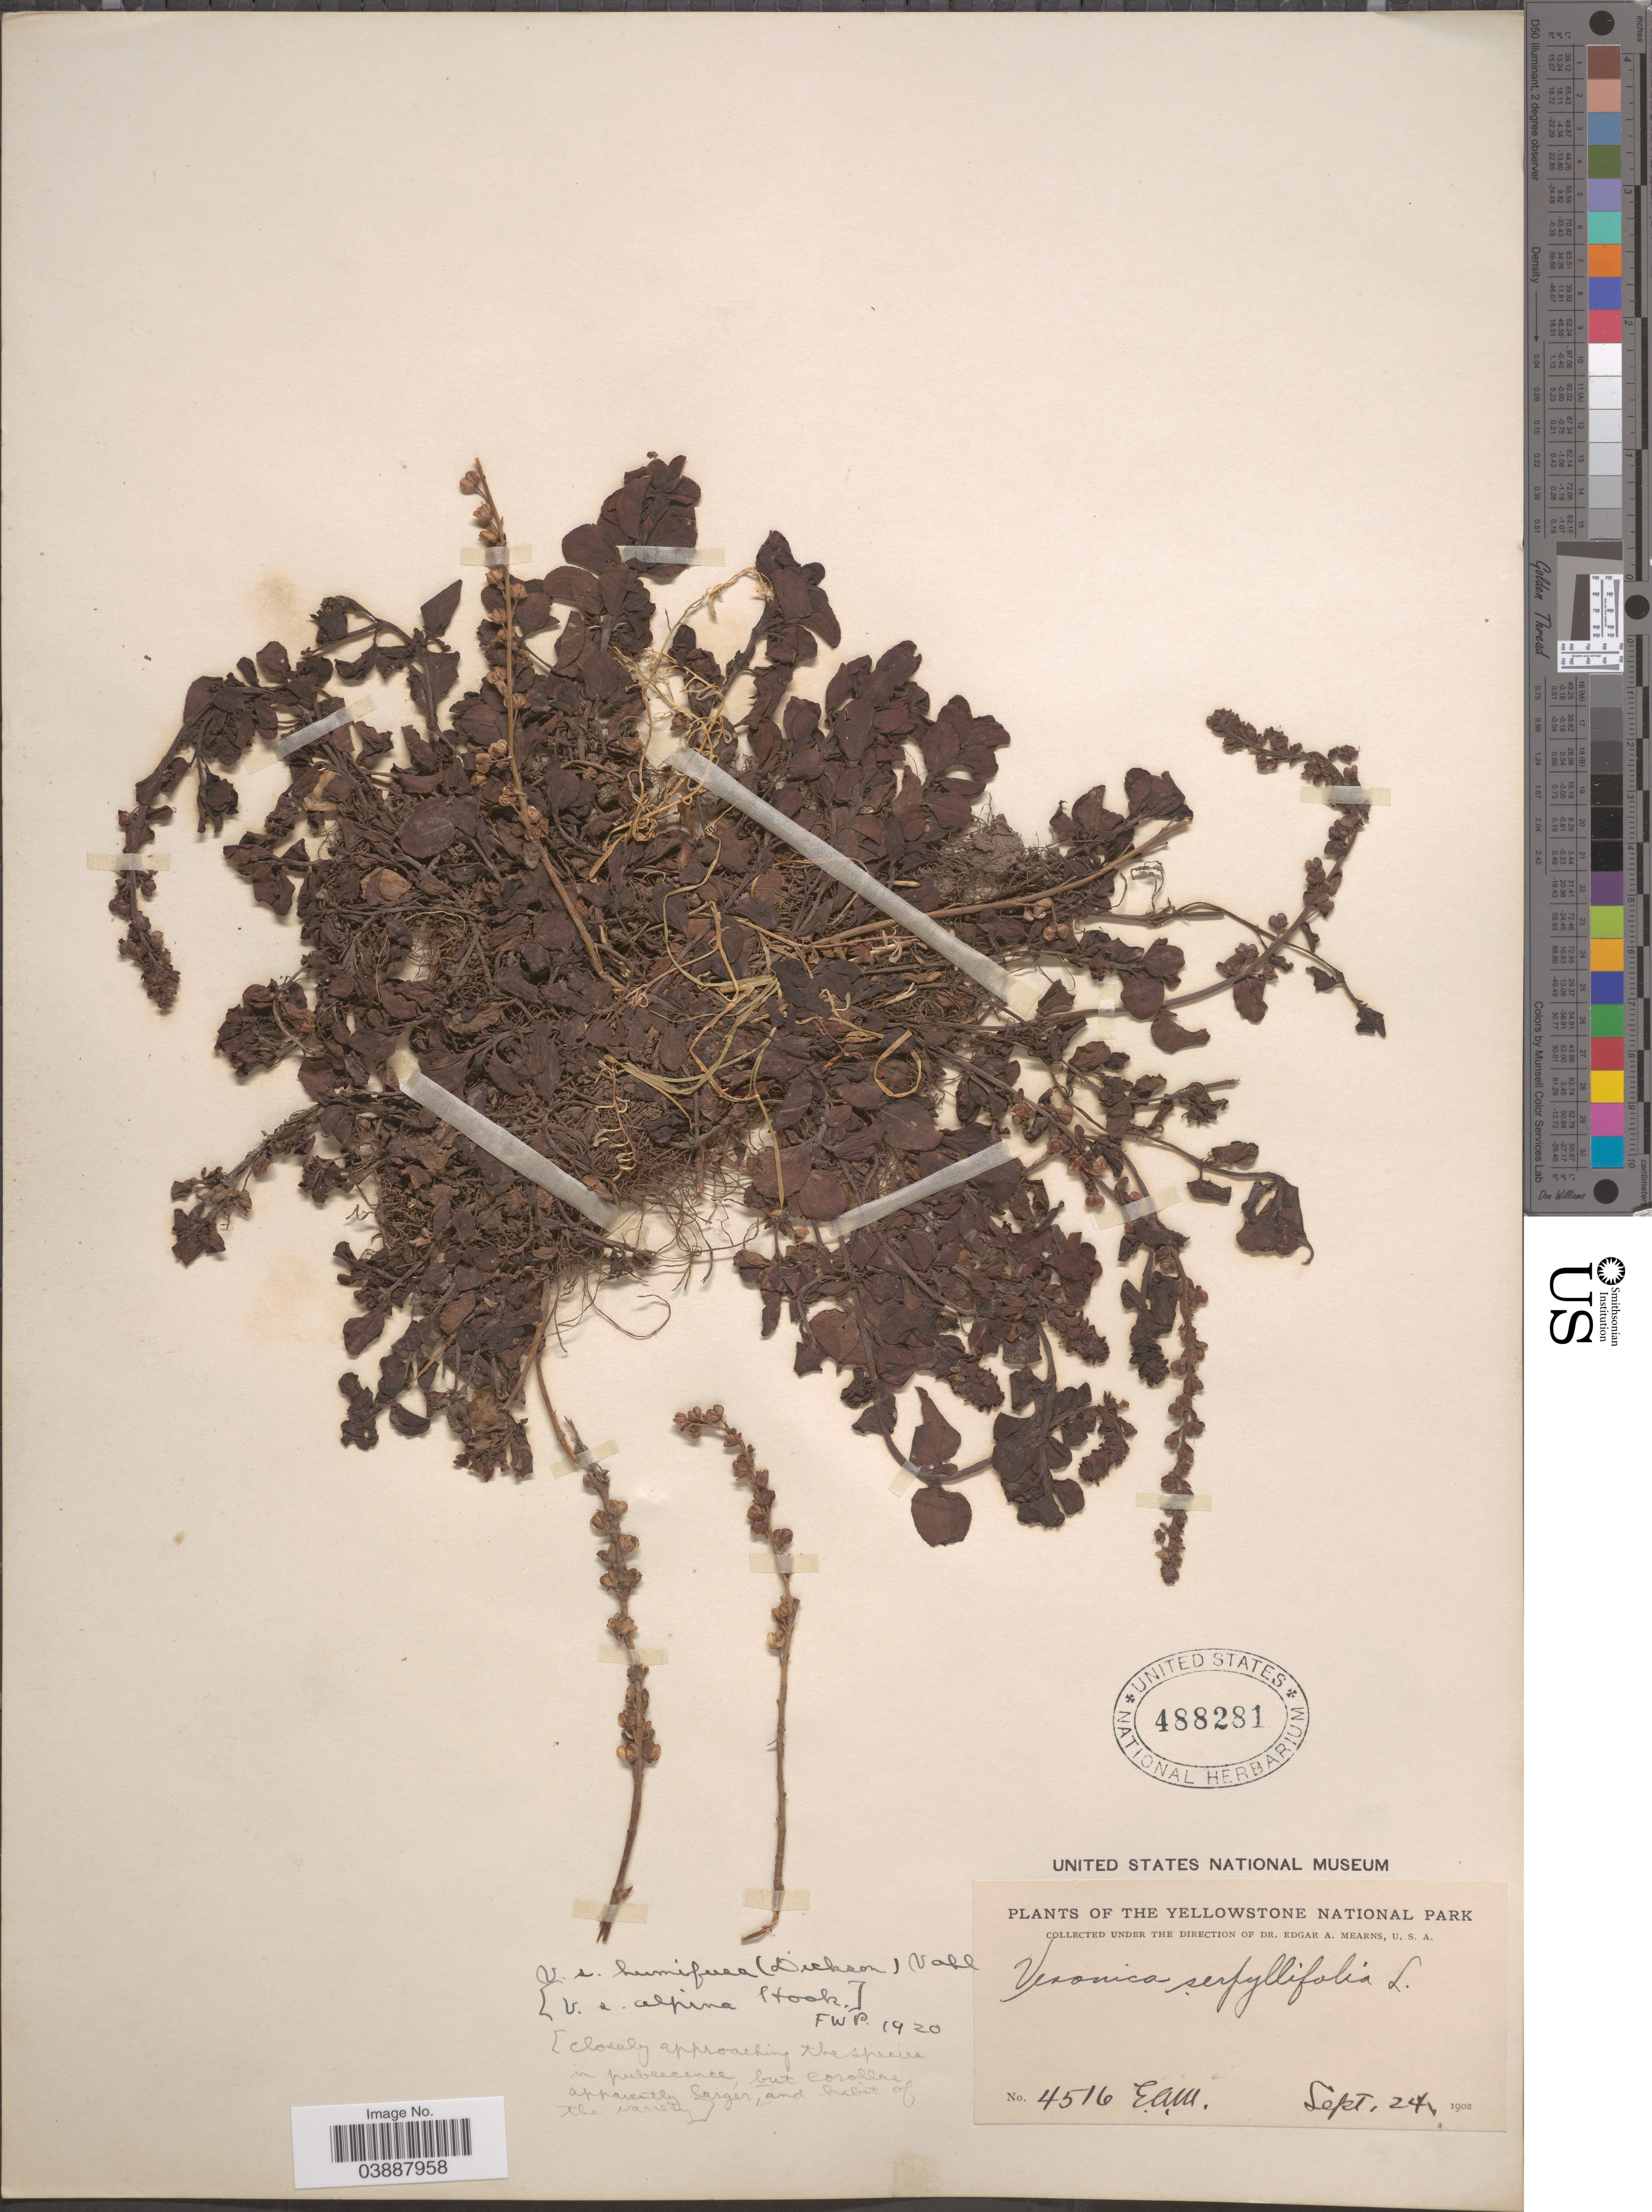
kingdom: Plantae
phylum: Tracheophyta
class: Magnoliopsida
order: Lamiales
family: Plantaginaceae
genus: Veronica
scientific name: Veronica serpyllifolia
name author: L.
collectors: E. A. Mearns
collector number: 4516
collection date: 1902-09-24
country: United States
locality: Yellowstone National Park.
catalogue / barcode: US 488281